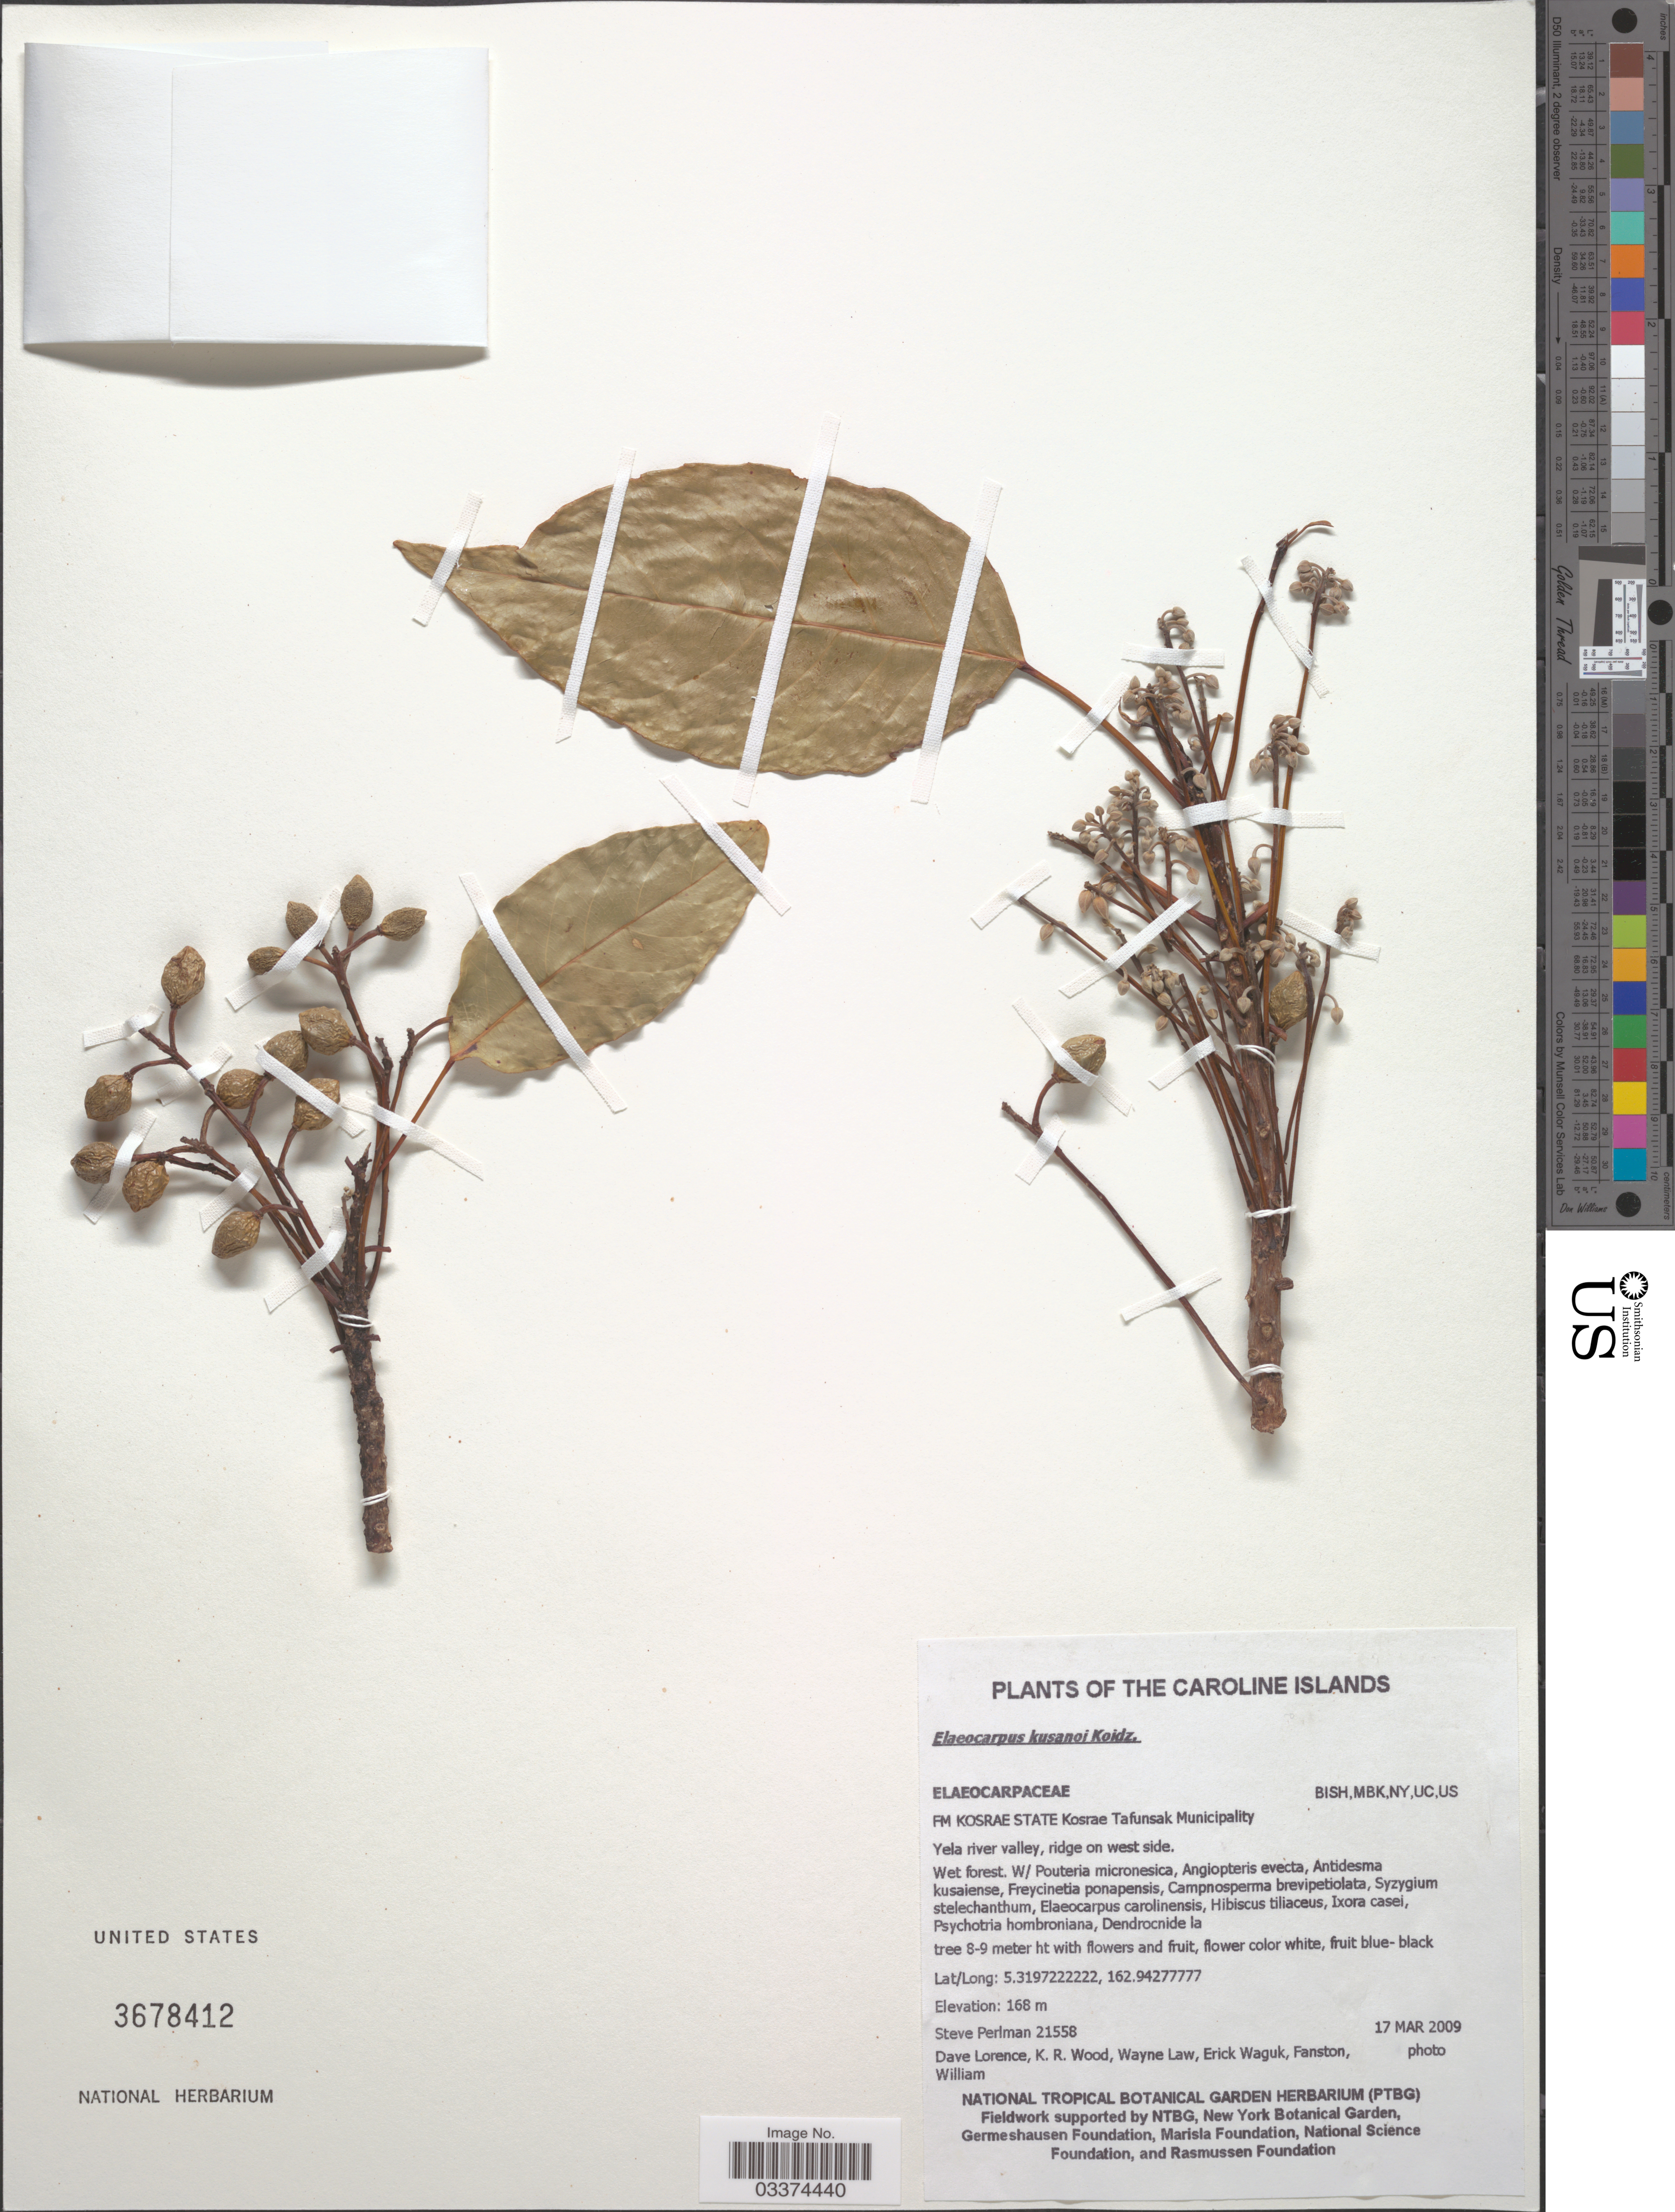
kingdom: Plantae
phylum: Tracheophyta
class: Magnoliopsida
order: Oxalidales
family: Elaeocarpaceae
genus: Elaeocarpus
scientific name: Elaeocarpus kusanoi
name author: Koidz.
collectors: S. Perlman, D. Lorence, K. R. Wood, W. Law & et al.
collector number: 21558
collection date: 2009-03-17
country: Micronesia, Federated States of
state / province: Kosrae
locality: The Caroline Islands, FM Kosrae State Kosrae Tafunsak Municipality, Yela river valley, ridge on west side.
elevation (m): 168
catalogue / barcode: US 3678412